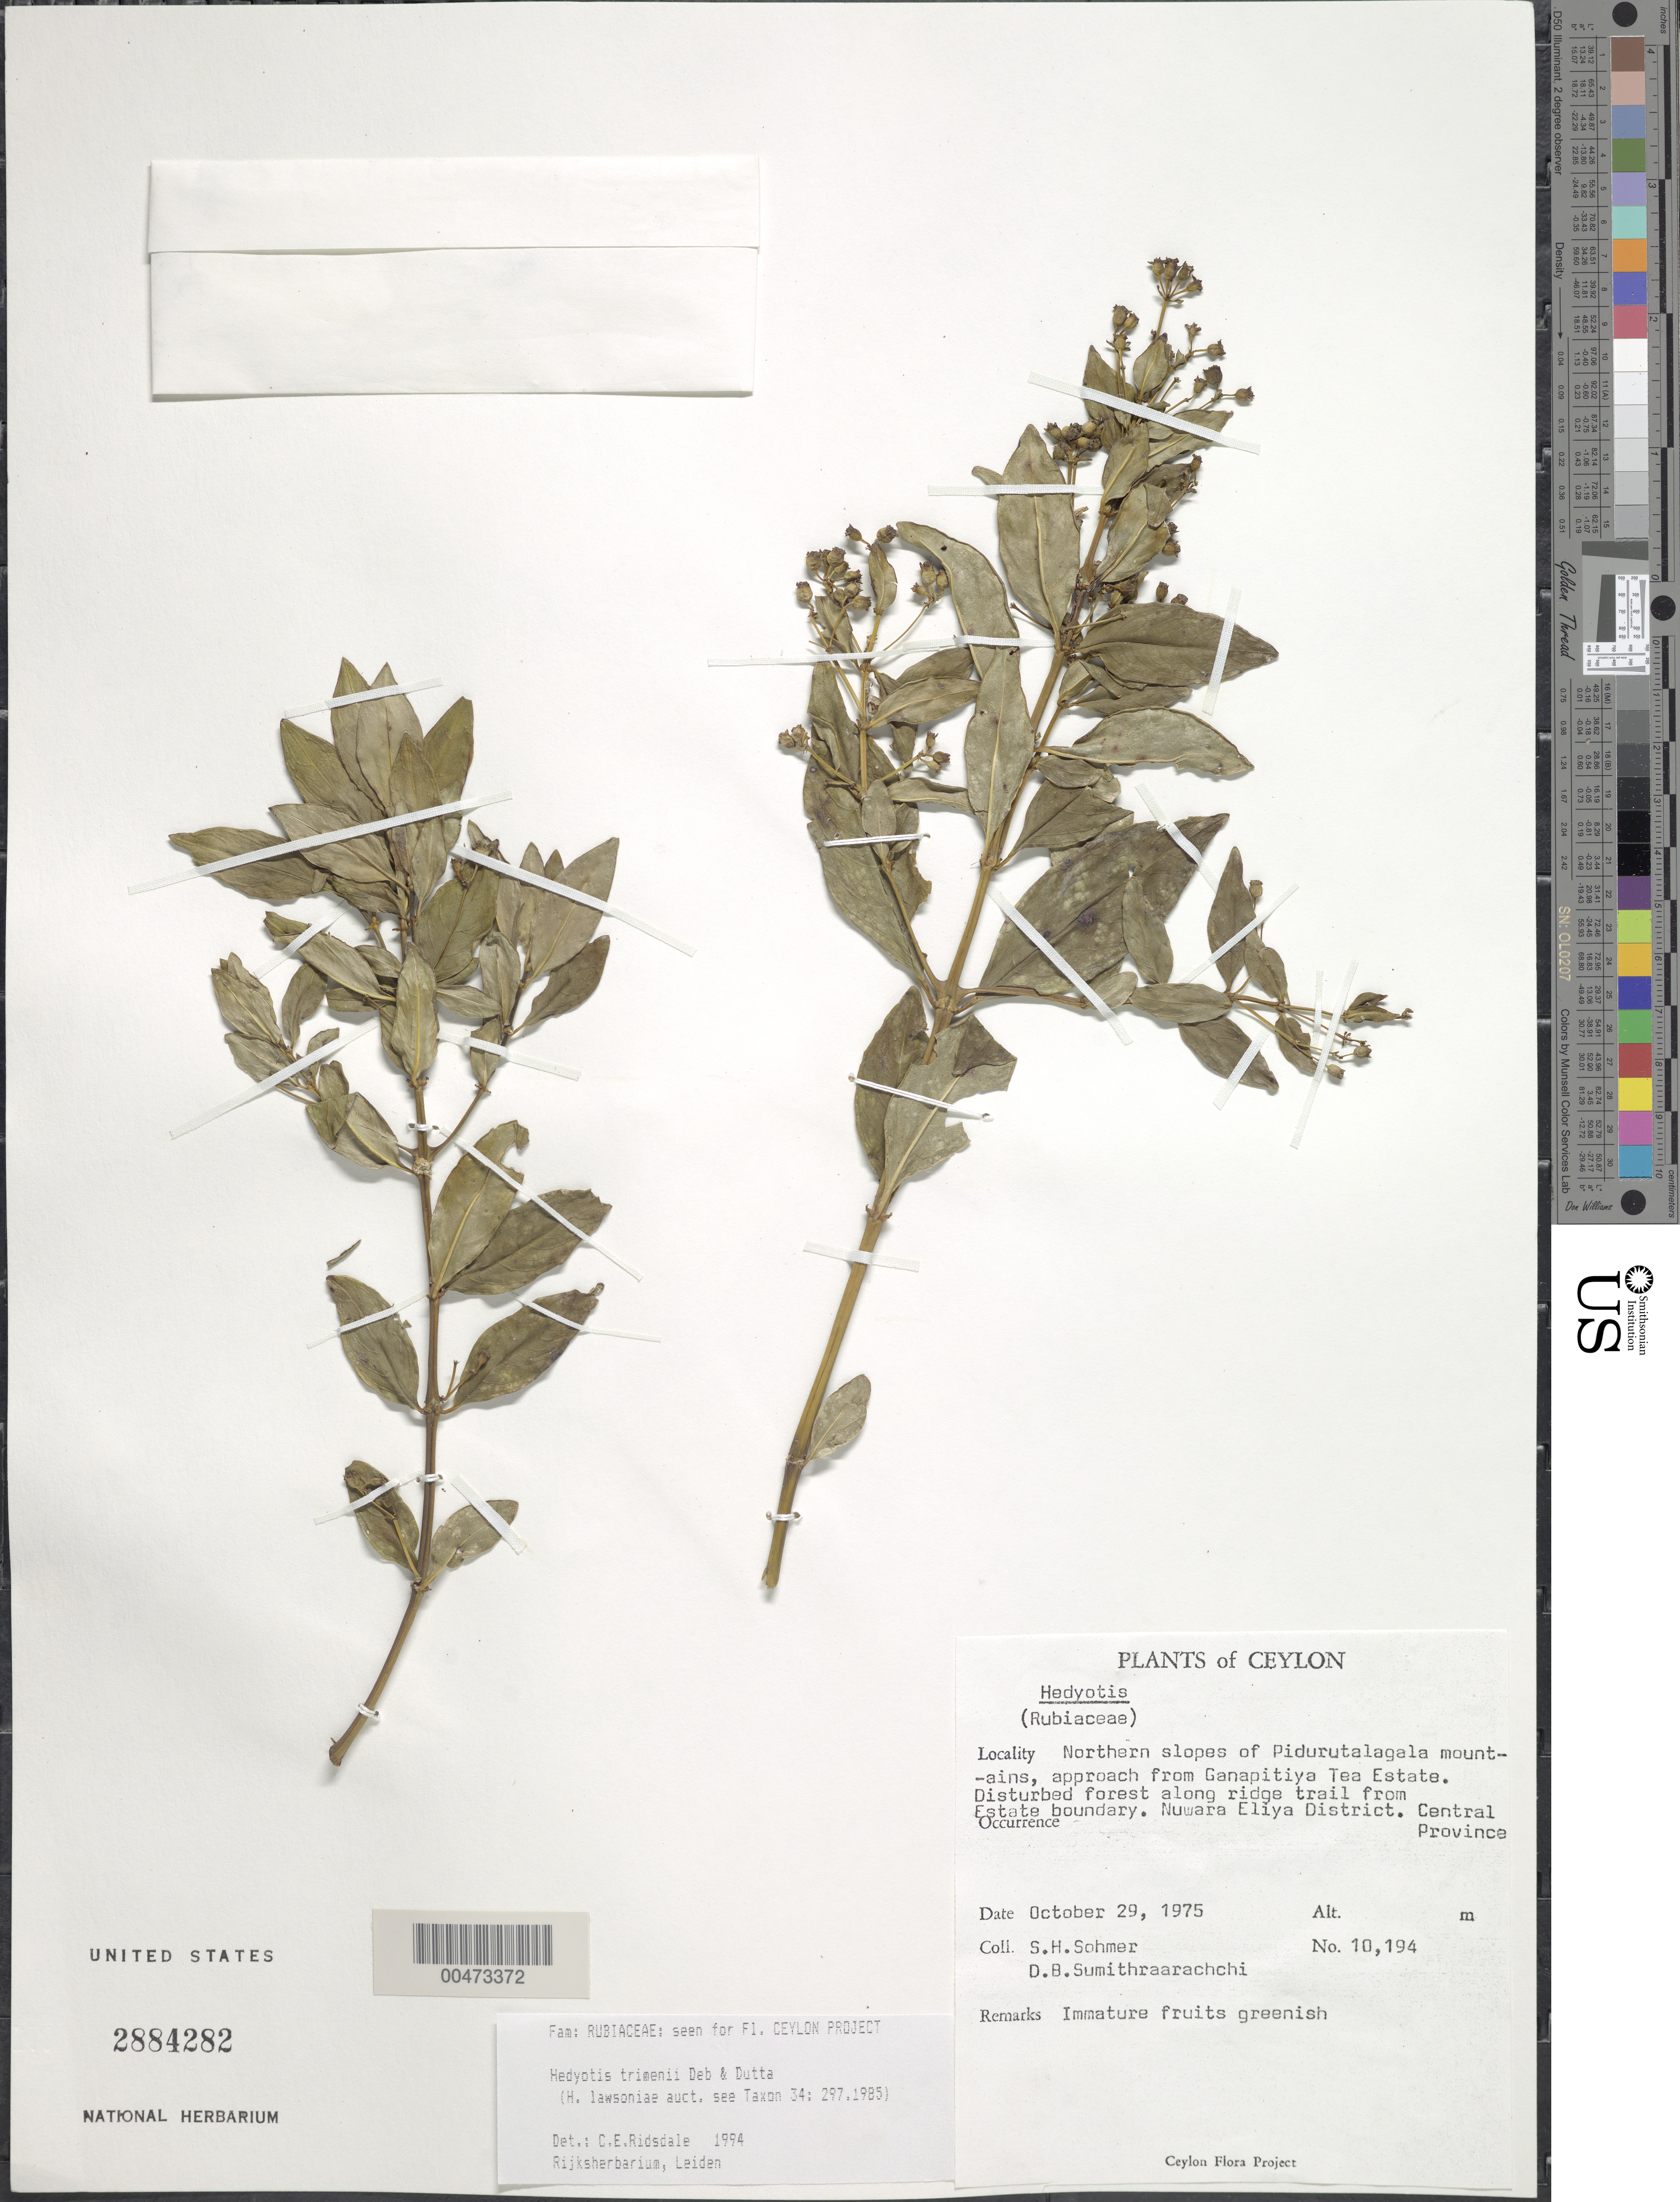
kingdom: Plantae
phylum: Tracheophyta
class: Magnoliopsida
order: Gentianales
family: Rubiaceae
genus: Hedyotis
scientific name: Hedyotis trimenii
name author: Deb & R. Dutta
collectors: S. H. Sohmer & D. B. Sumithraarachchi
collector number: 10194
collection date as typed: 29 Oct 1975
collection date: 1975-10-29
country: Sri Lanka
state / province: Central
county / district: Nuwara Eliya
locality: N slopes of Pidurutalagala mts, approach from Ganapitiya Tea Estate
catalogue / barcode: US 2884282